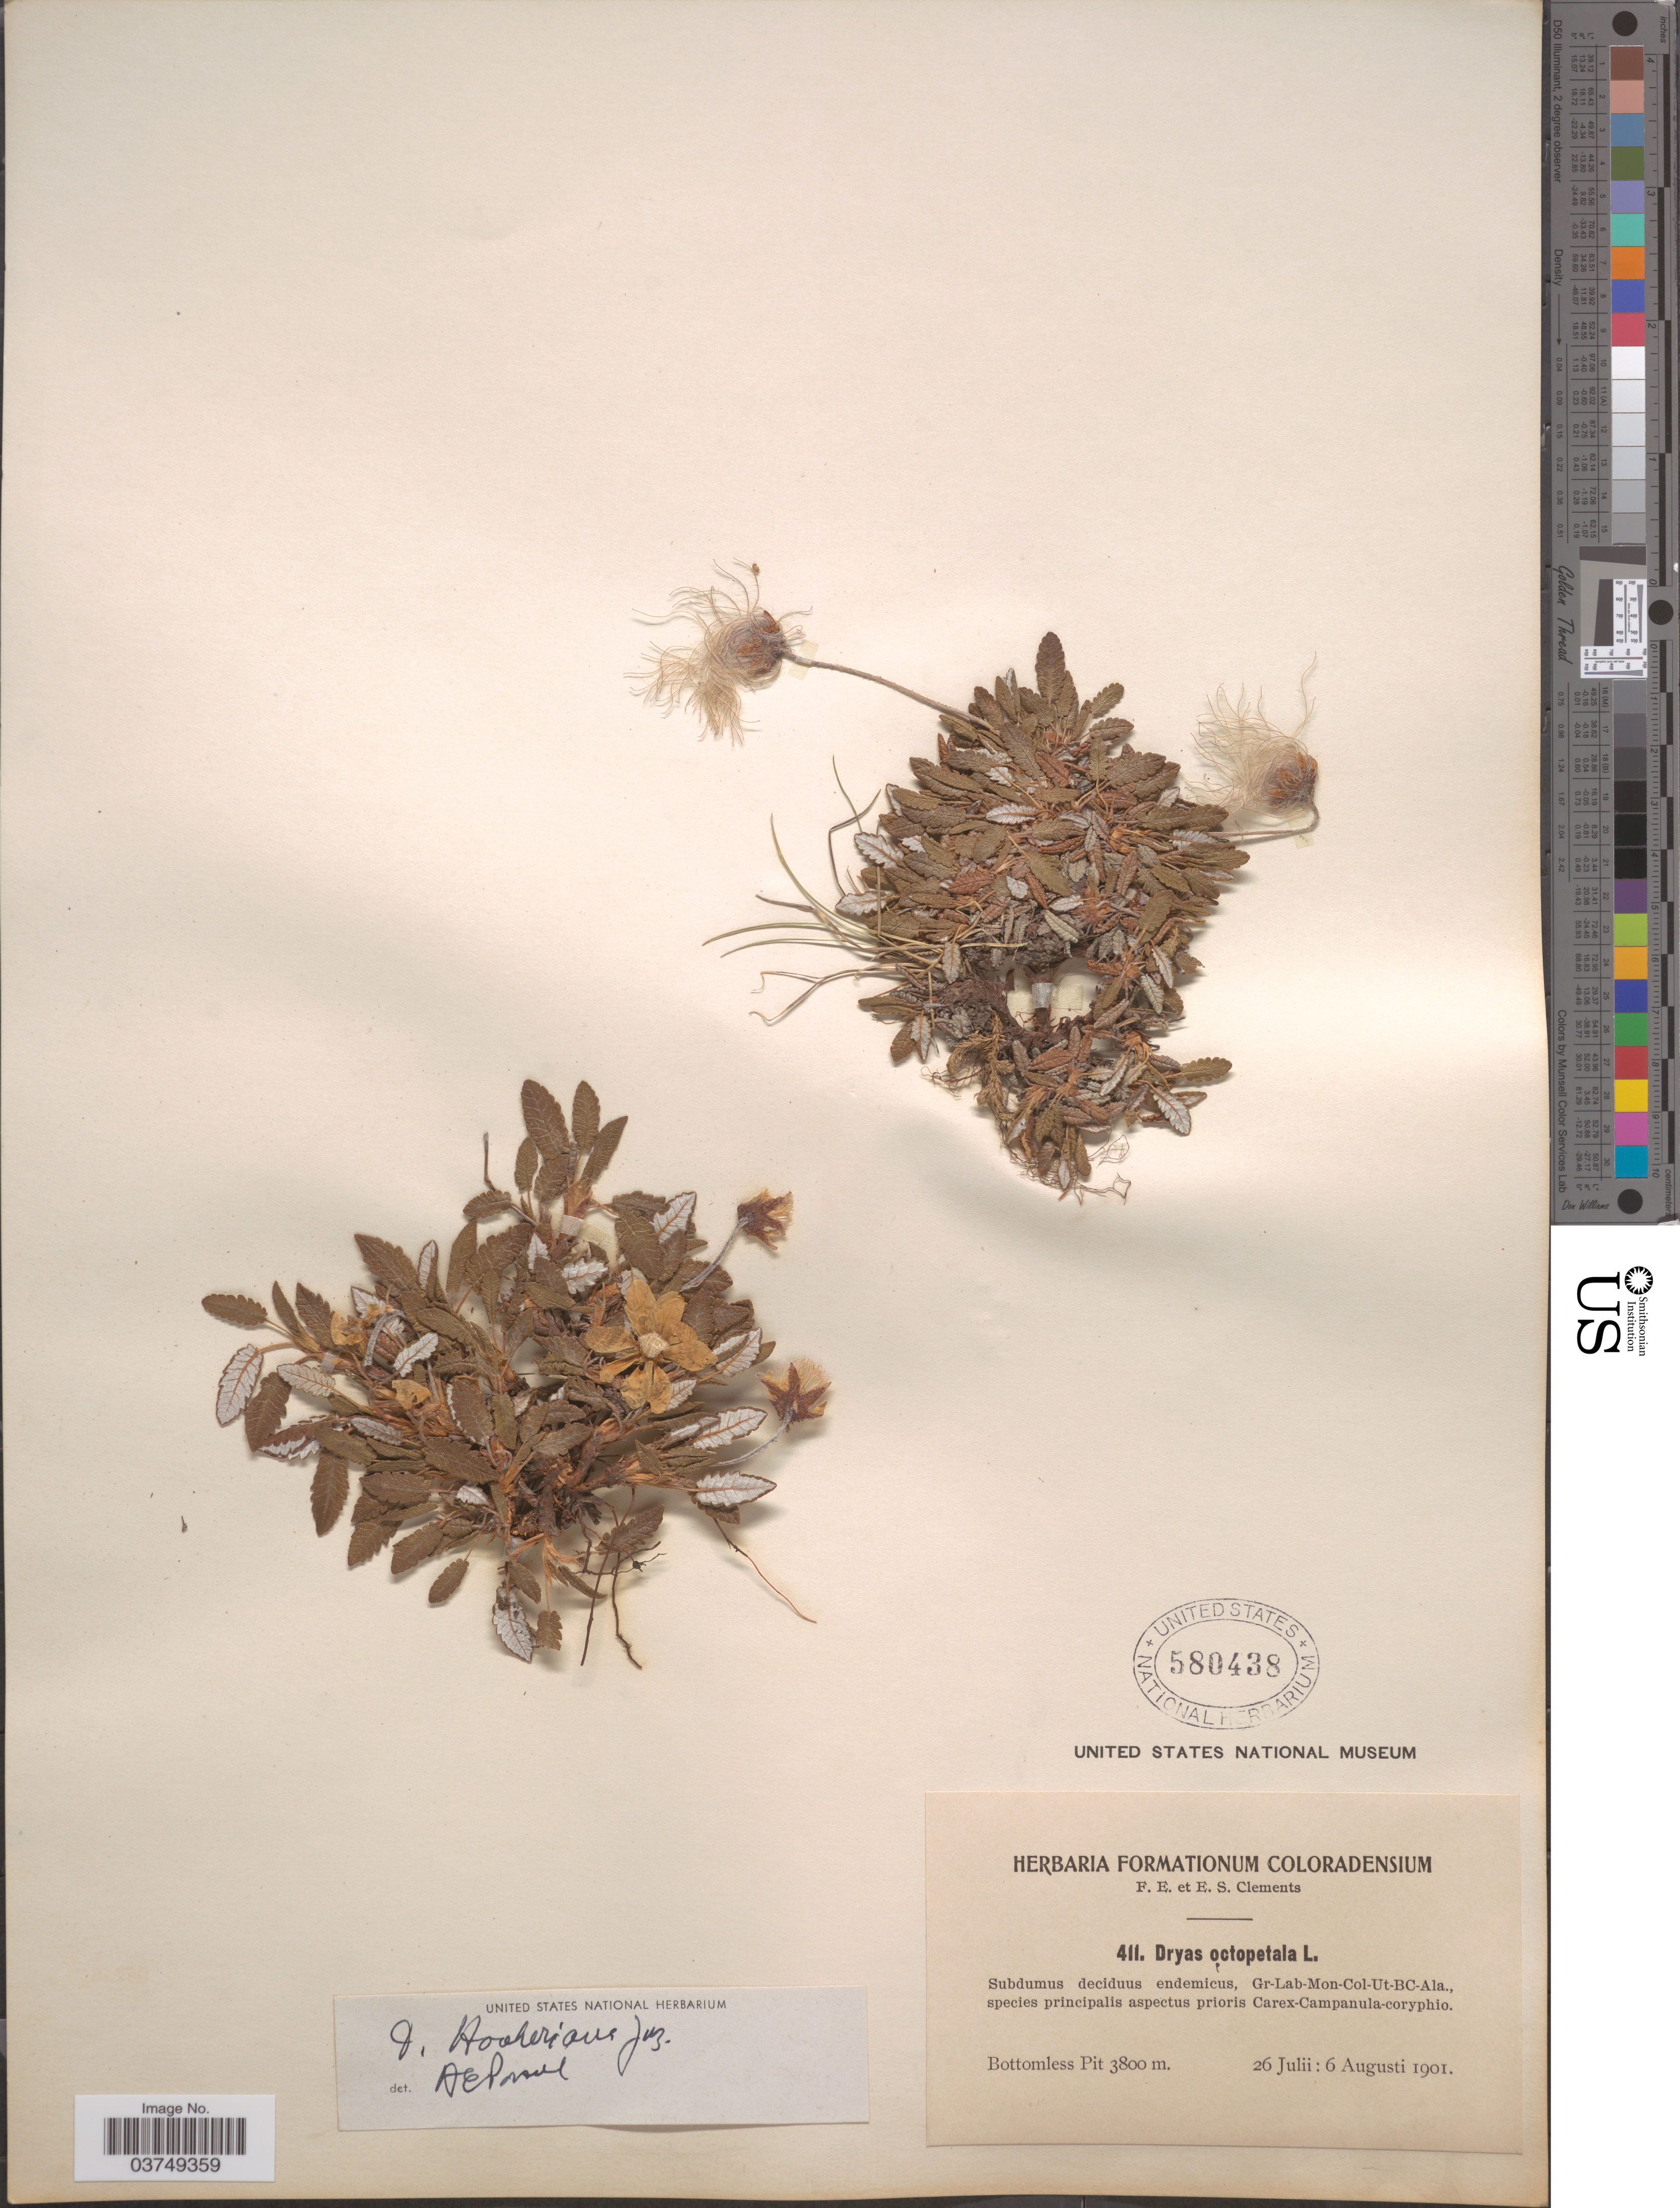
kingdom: Plantae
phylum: Tracheophyta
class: Magnoliopsida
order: Rosales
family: Rosaceae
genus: Dryas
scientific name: Dryas hookeriana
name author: Juz.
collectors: F. E. Clements & E. S. Clements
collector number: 411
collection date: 1901-07-26/1901-08-06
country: United States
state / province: Colorado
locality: Coloradensium. Bottomless Pit.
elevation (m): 3800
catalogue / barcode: US 580438